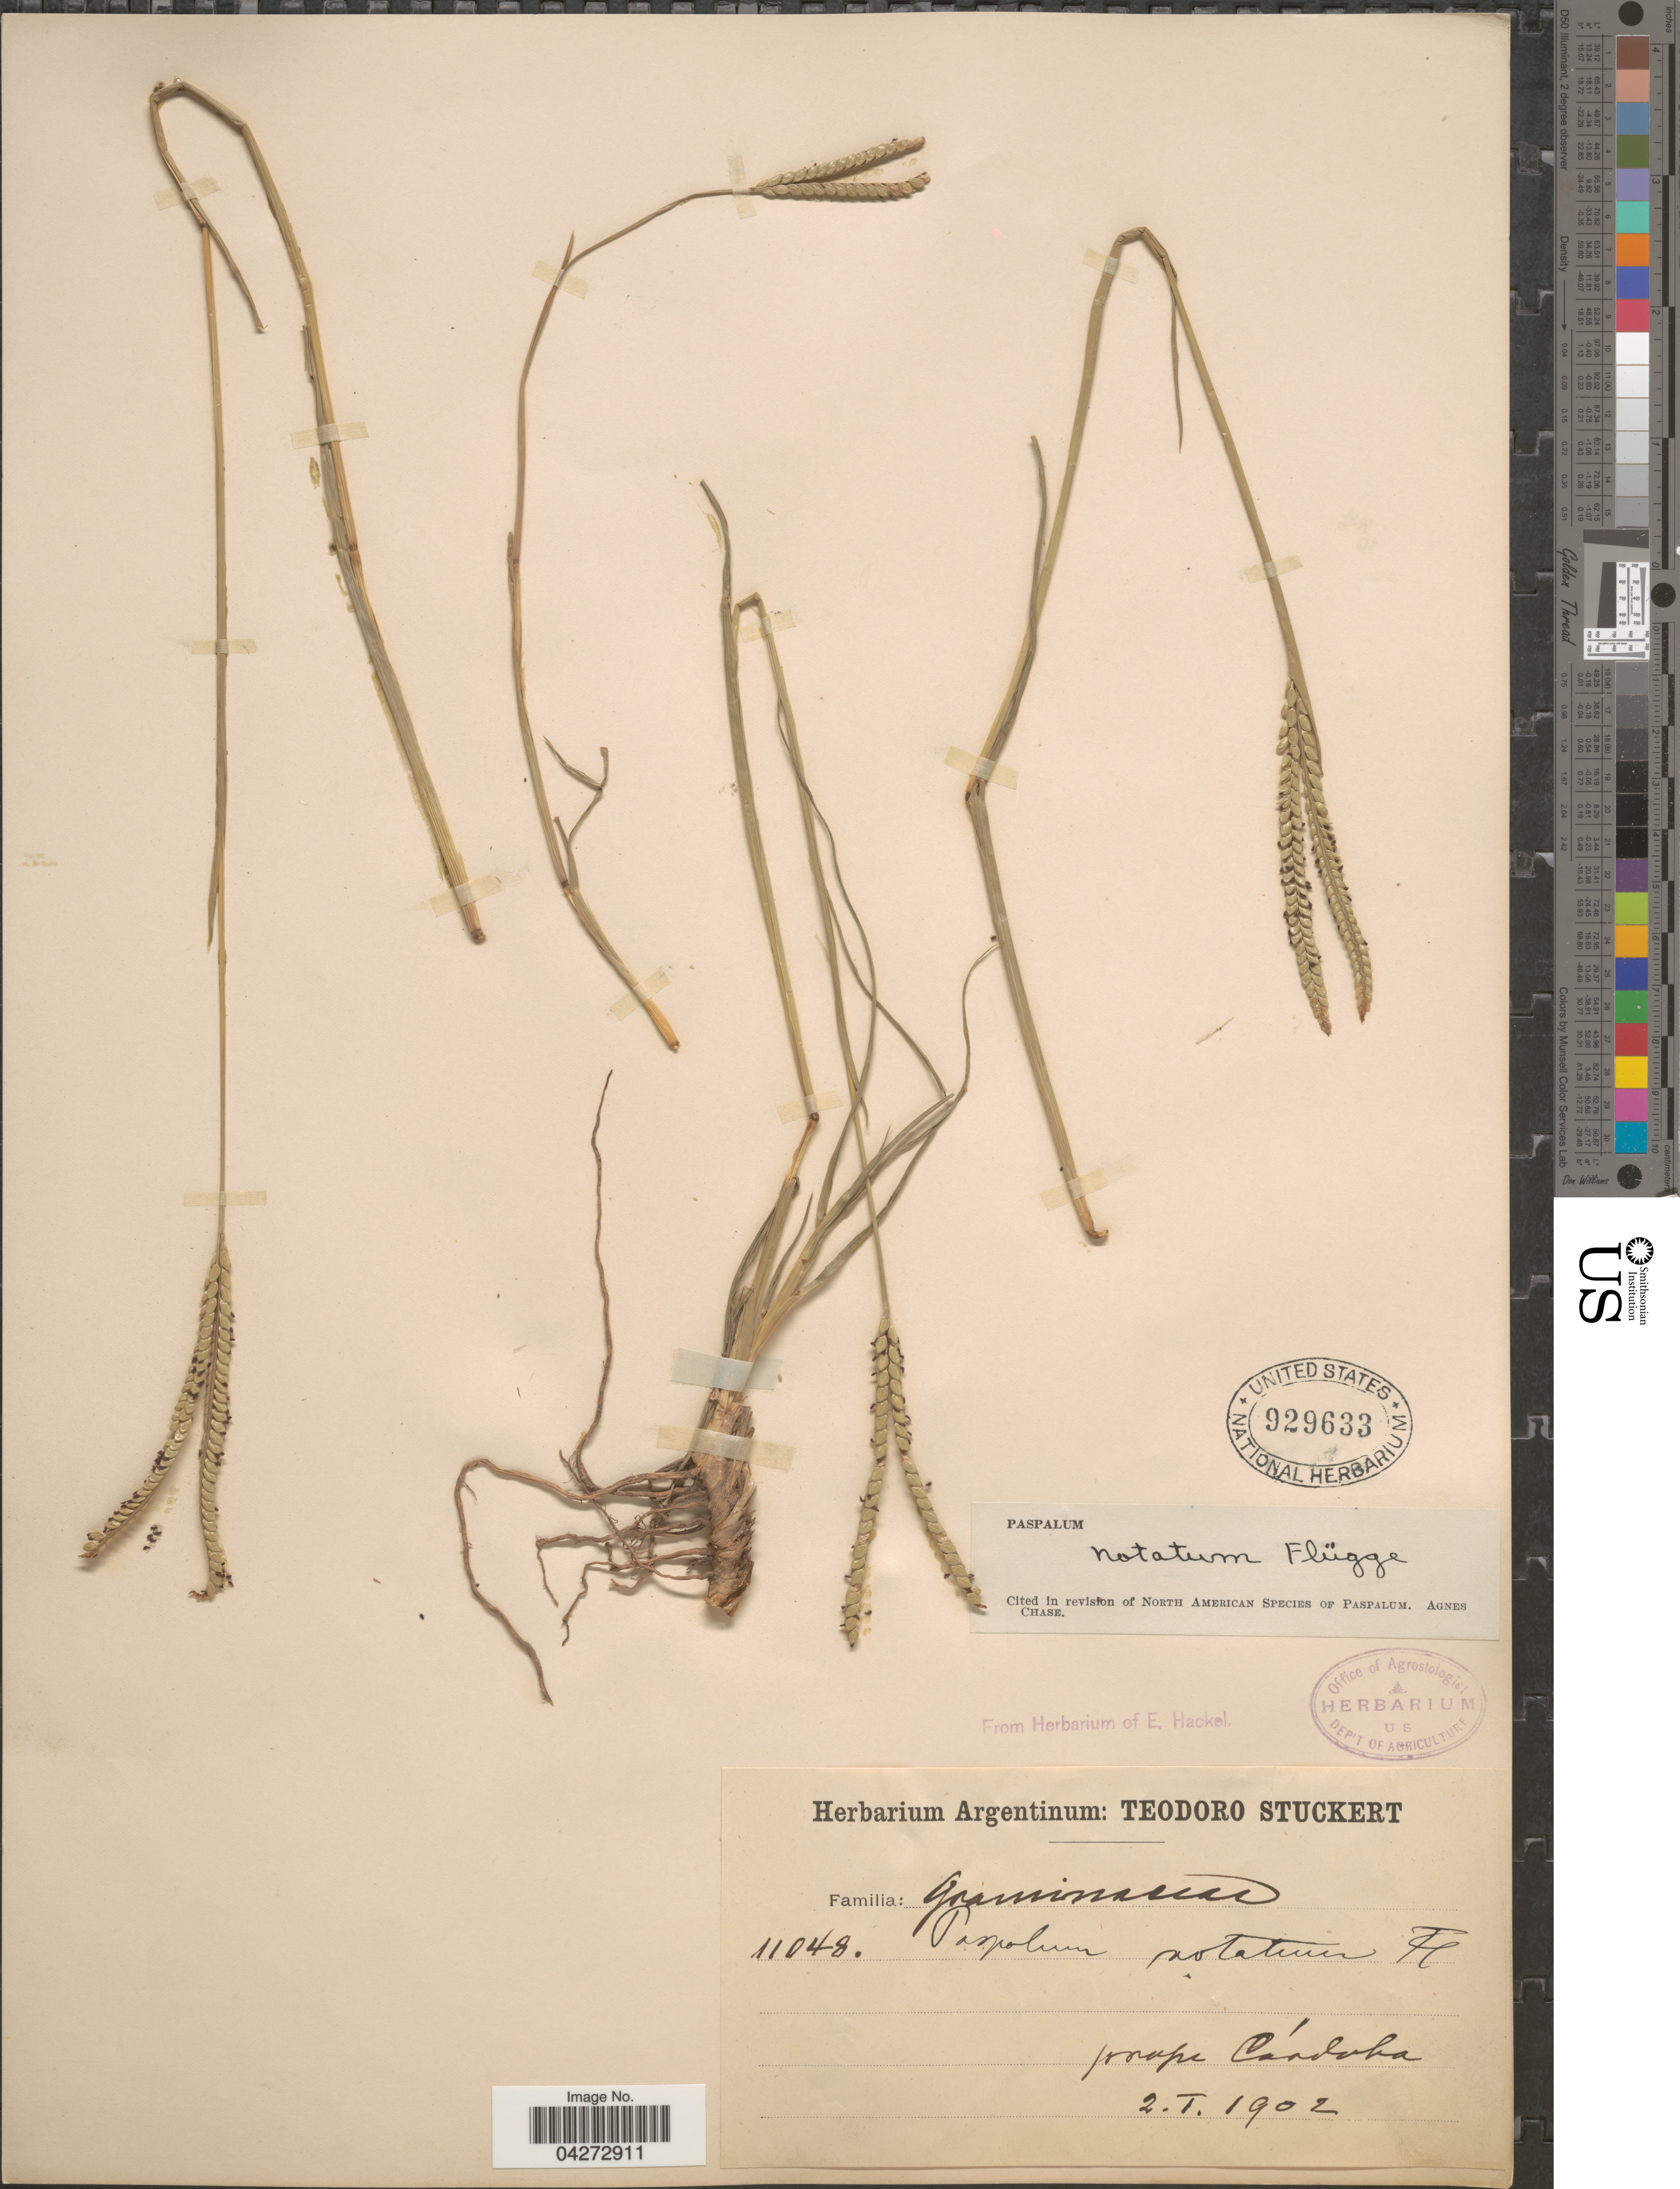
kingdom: Plantae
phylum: Tracheophyta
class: Liliopsida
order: Poales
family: Poaceae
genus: Paspalum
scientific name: Paspalum notatum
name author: Flüggé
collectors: T. Stuckert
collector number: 11048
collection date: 1902-01-02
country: Argentina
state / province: Cordoba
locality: Prope Córdoba.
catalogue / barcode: US 929633